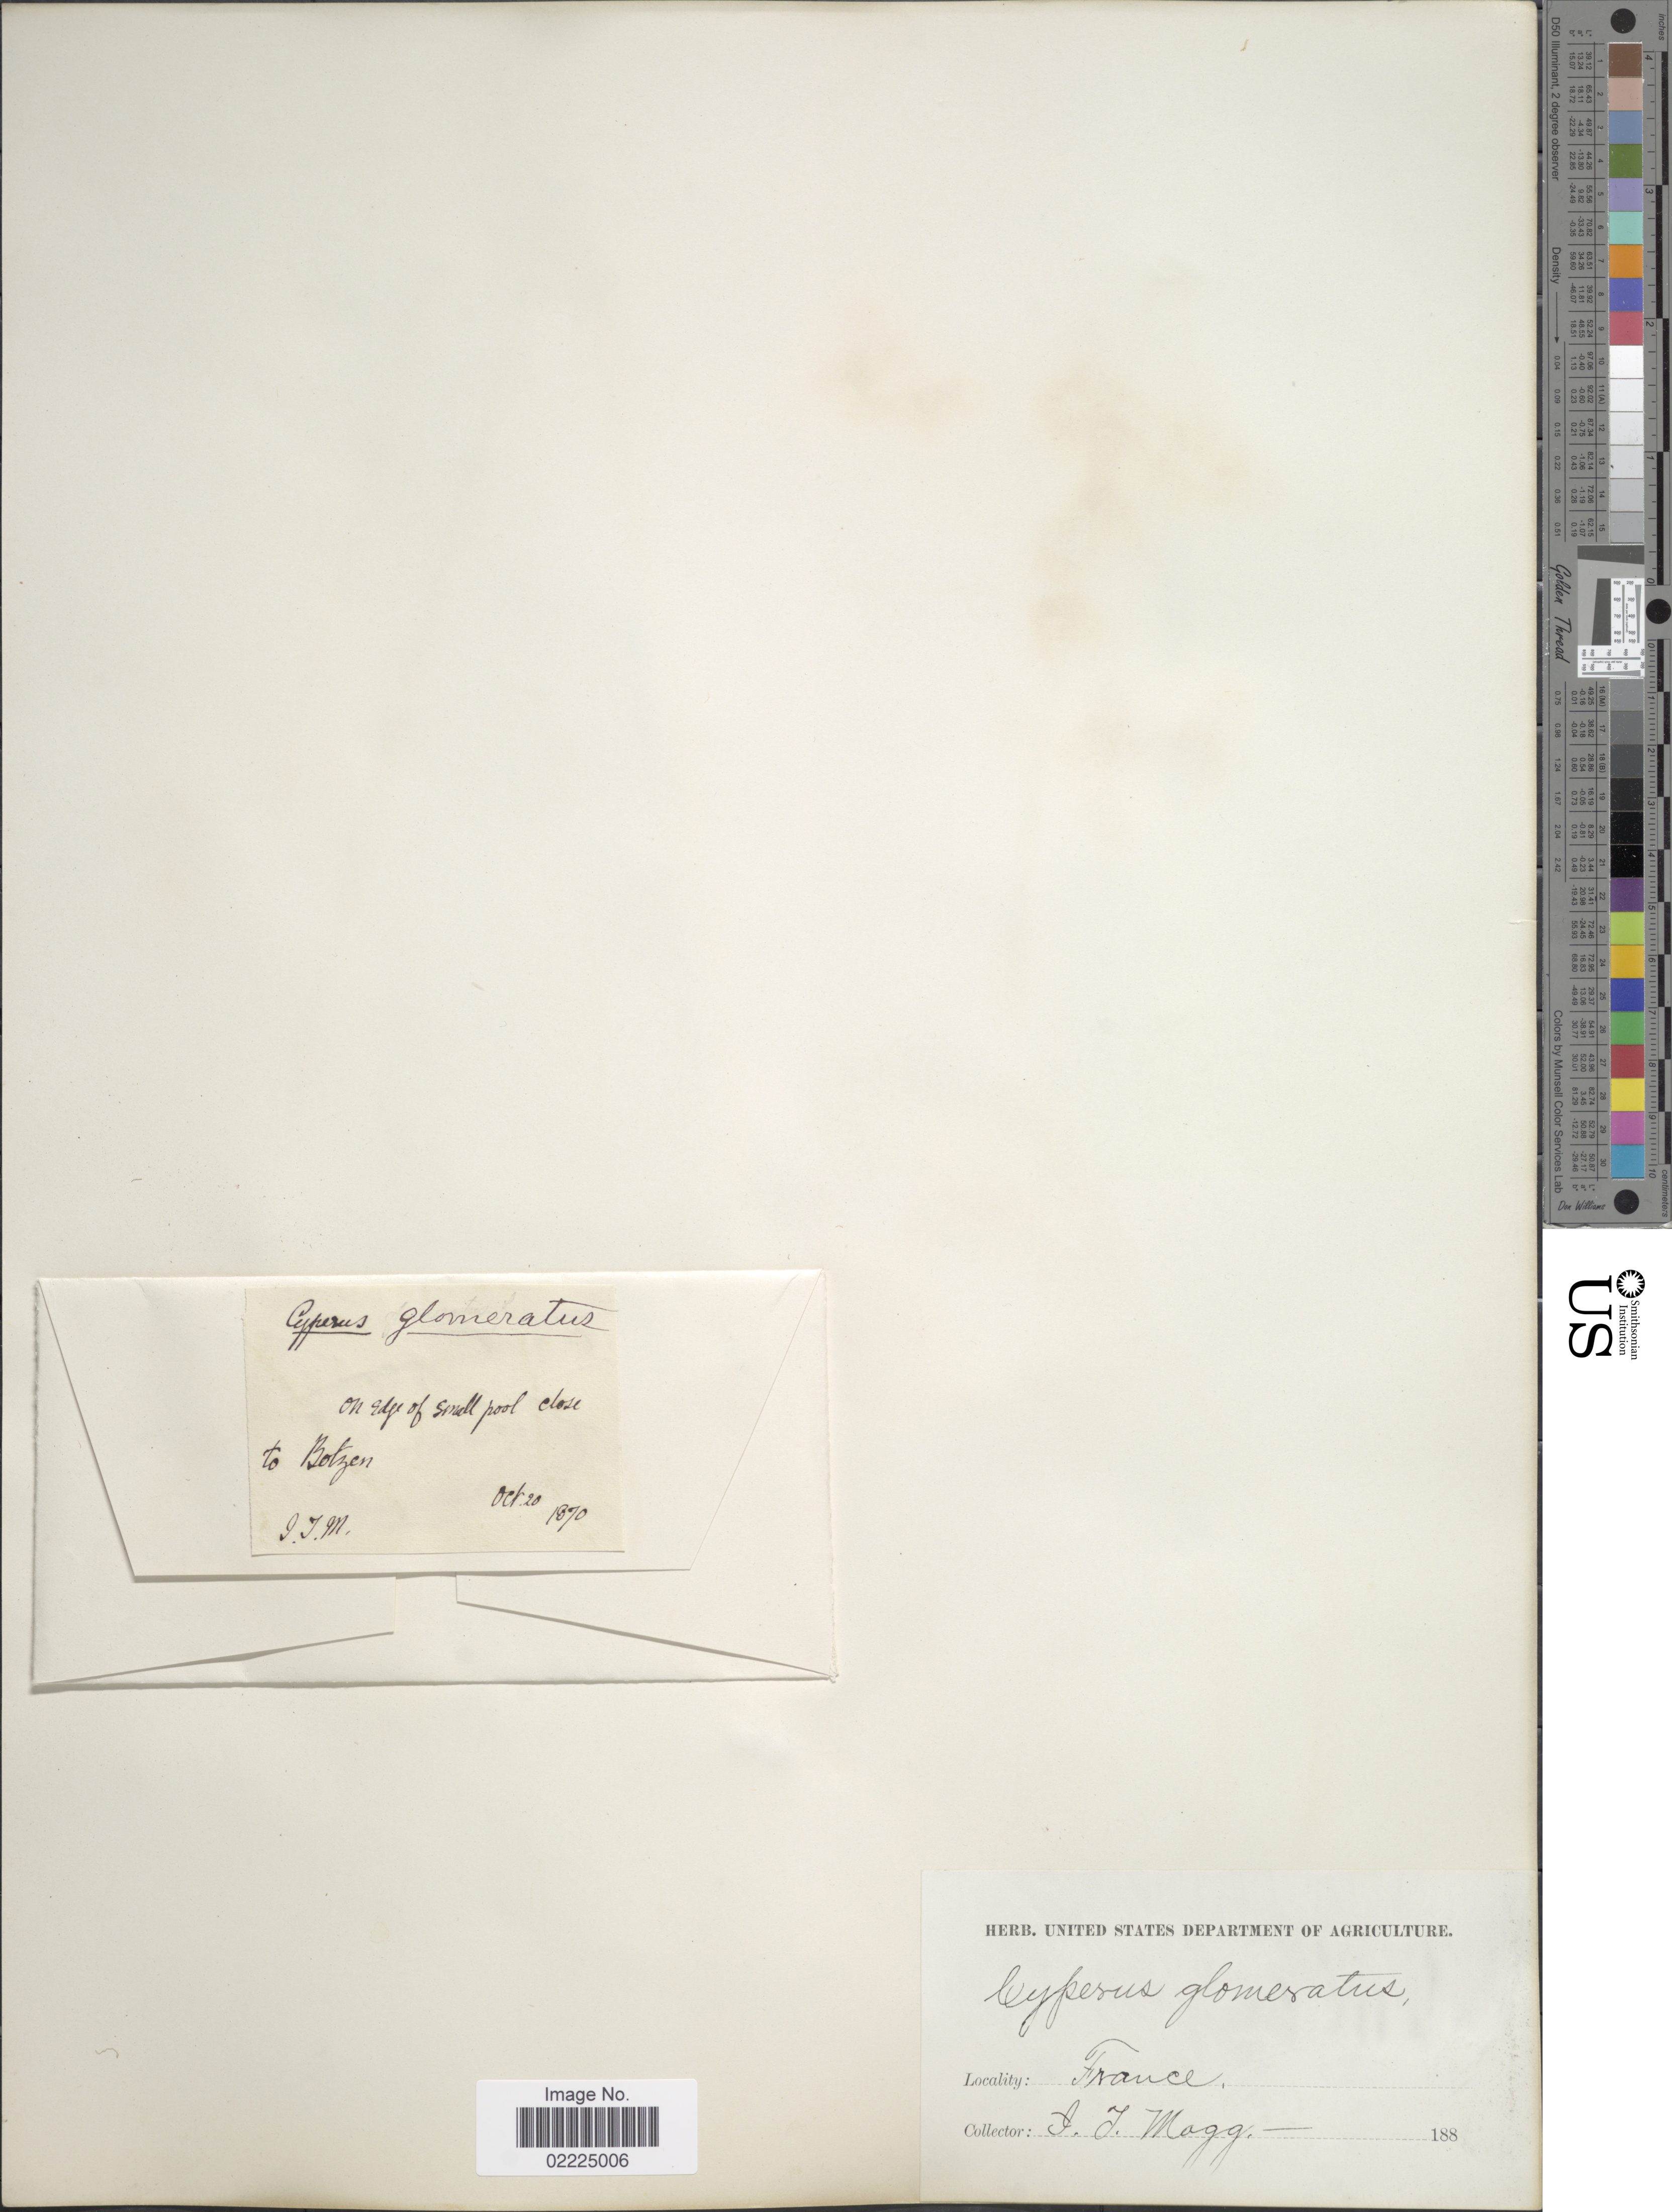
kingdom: Plantae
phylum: Tracheophyta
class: Liliopsida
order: Poales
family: Cyperaceae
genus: Cyperus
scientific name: Cyperus glomeratus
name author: L.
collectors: J. T. Moggridge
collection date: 1870-10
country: France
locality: On edge of small close to Botzen